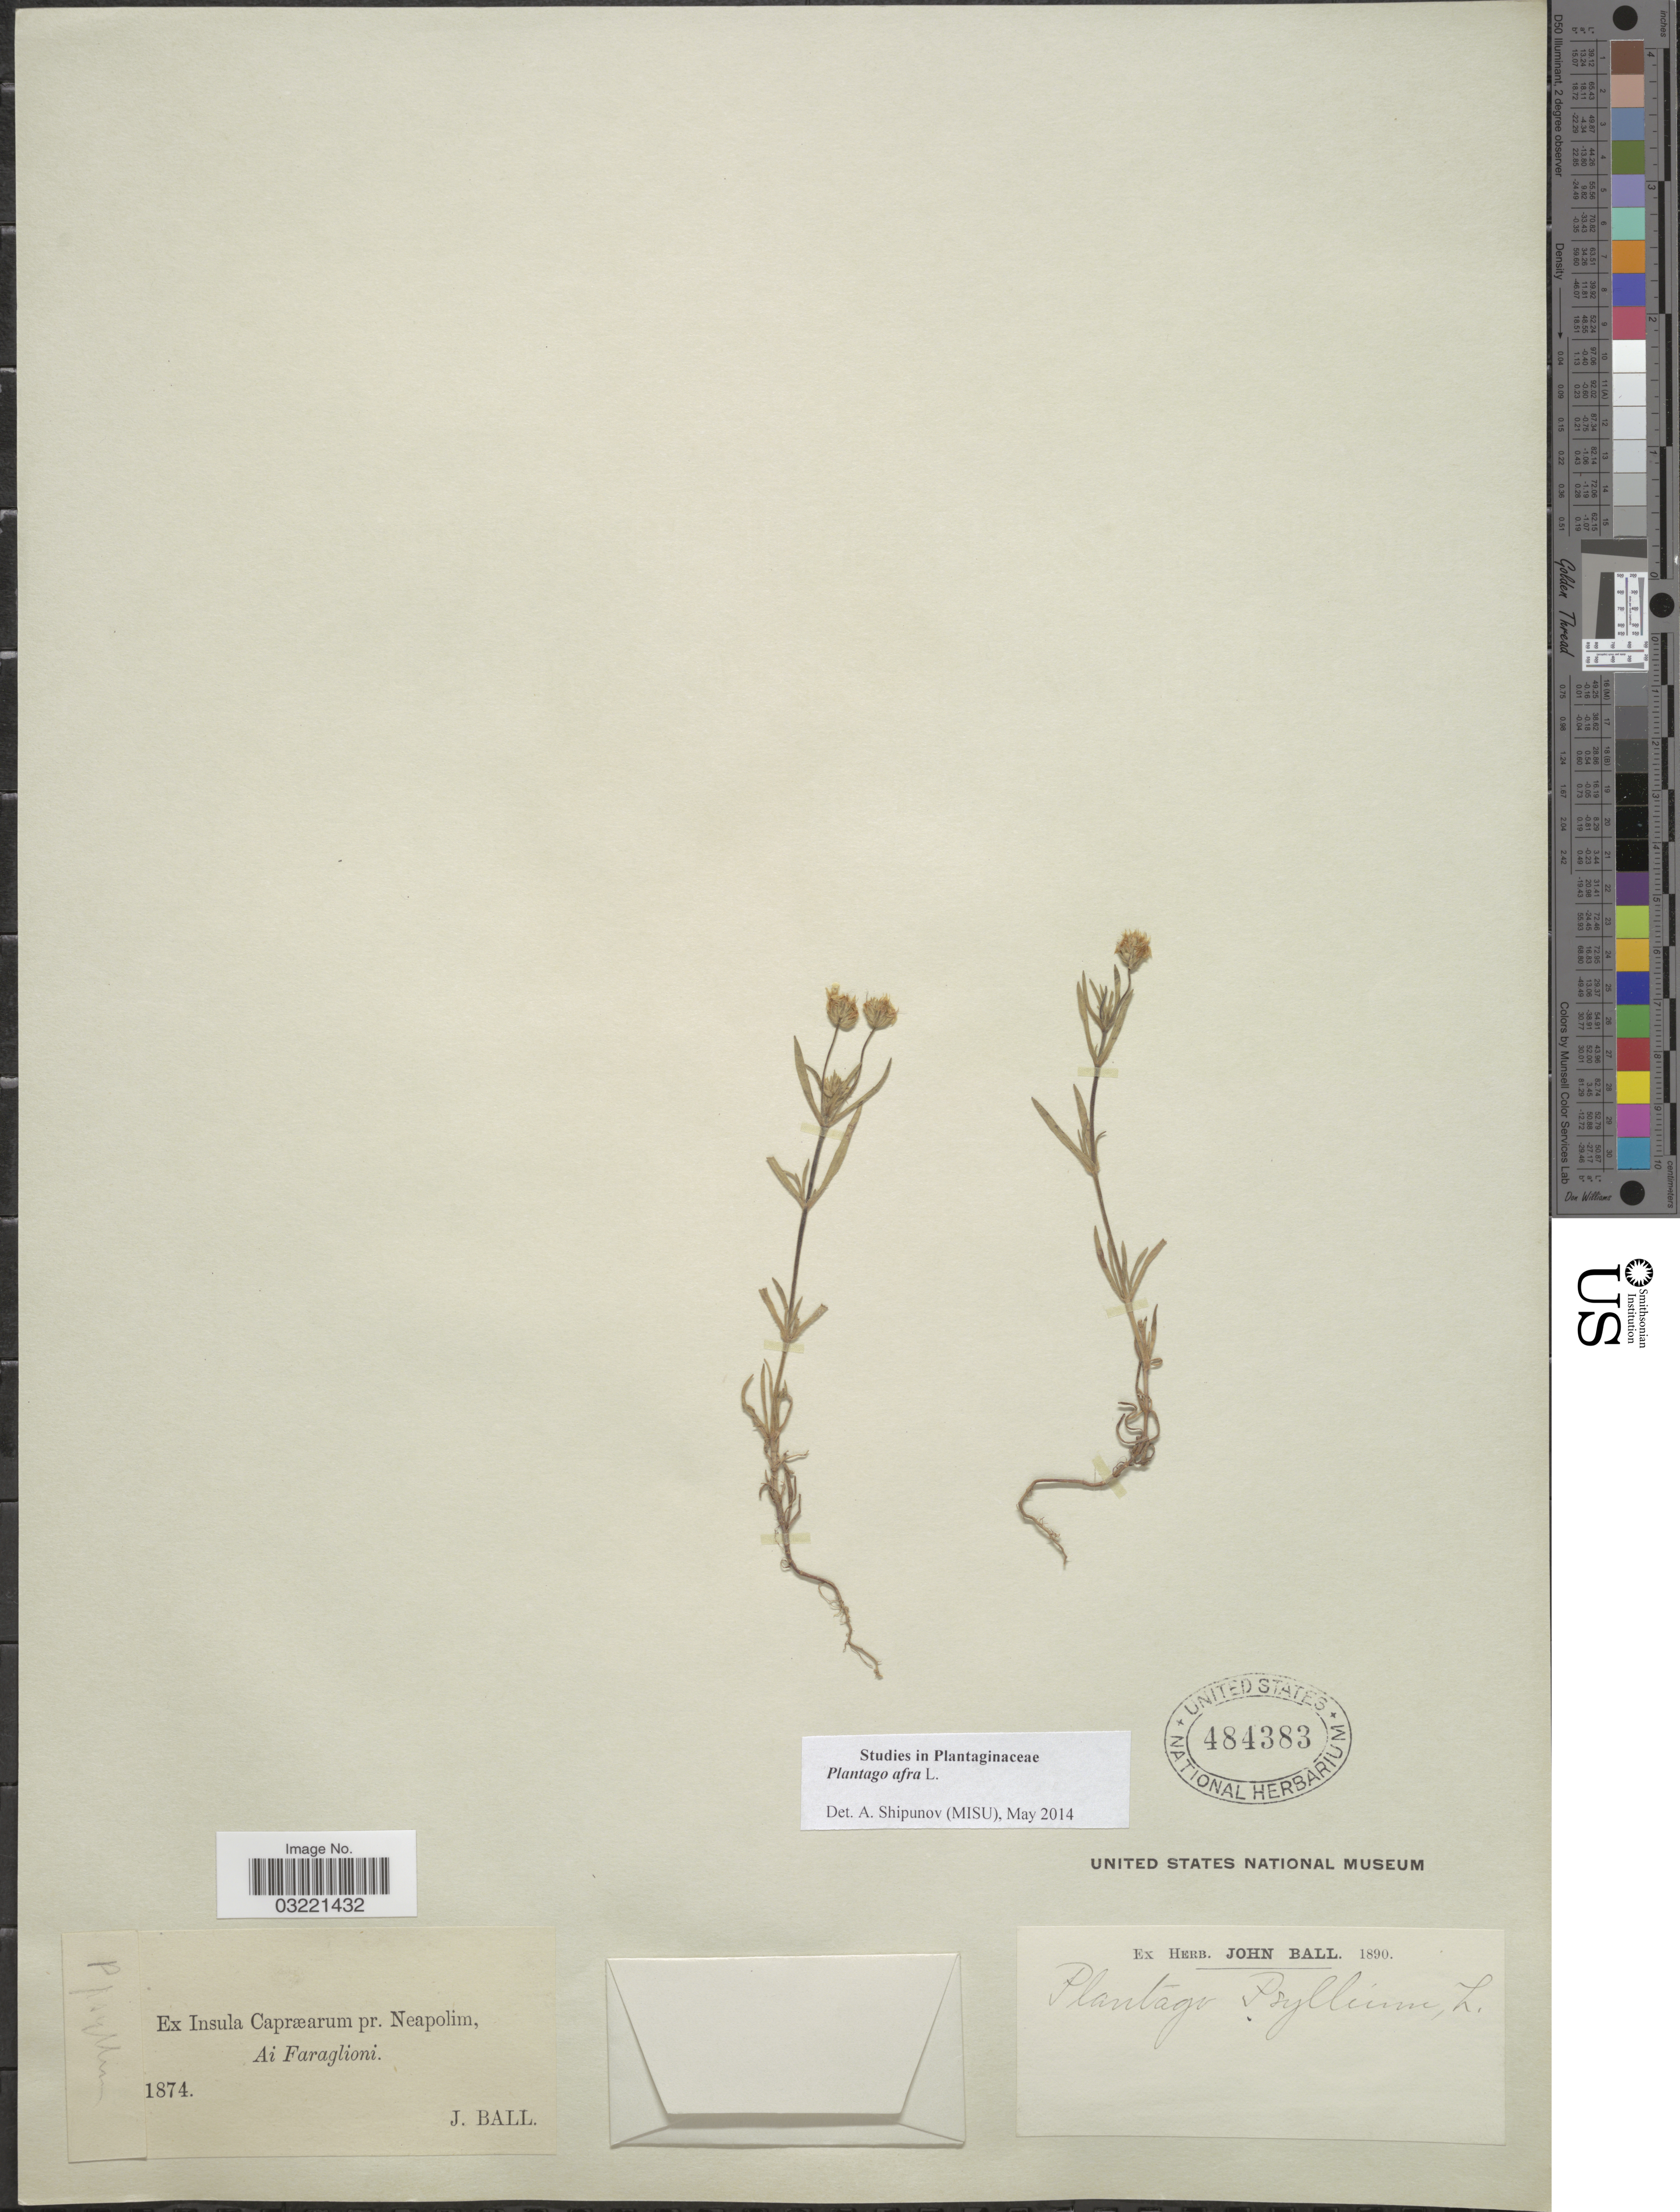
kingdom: Plantae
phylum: Tracheophyta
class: Magnoliopsida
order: Lamiales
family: Plantaginaceae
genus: Plantago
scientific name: Plantago afra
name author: L.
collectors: J. Ball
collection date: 1874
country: Italy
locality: Ai Faraglioni.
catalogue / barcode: US 484383